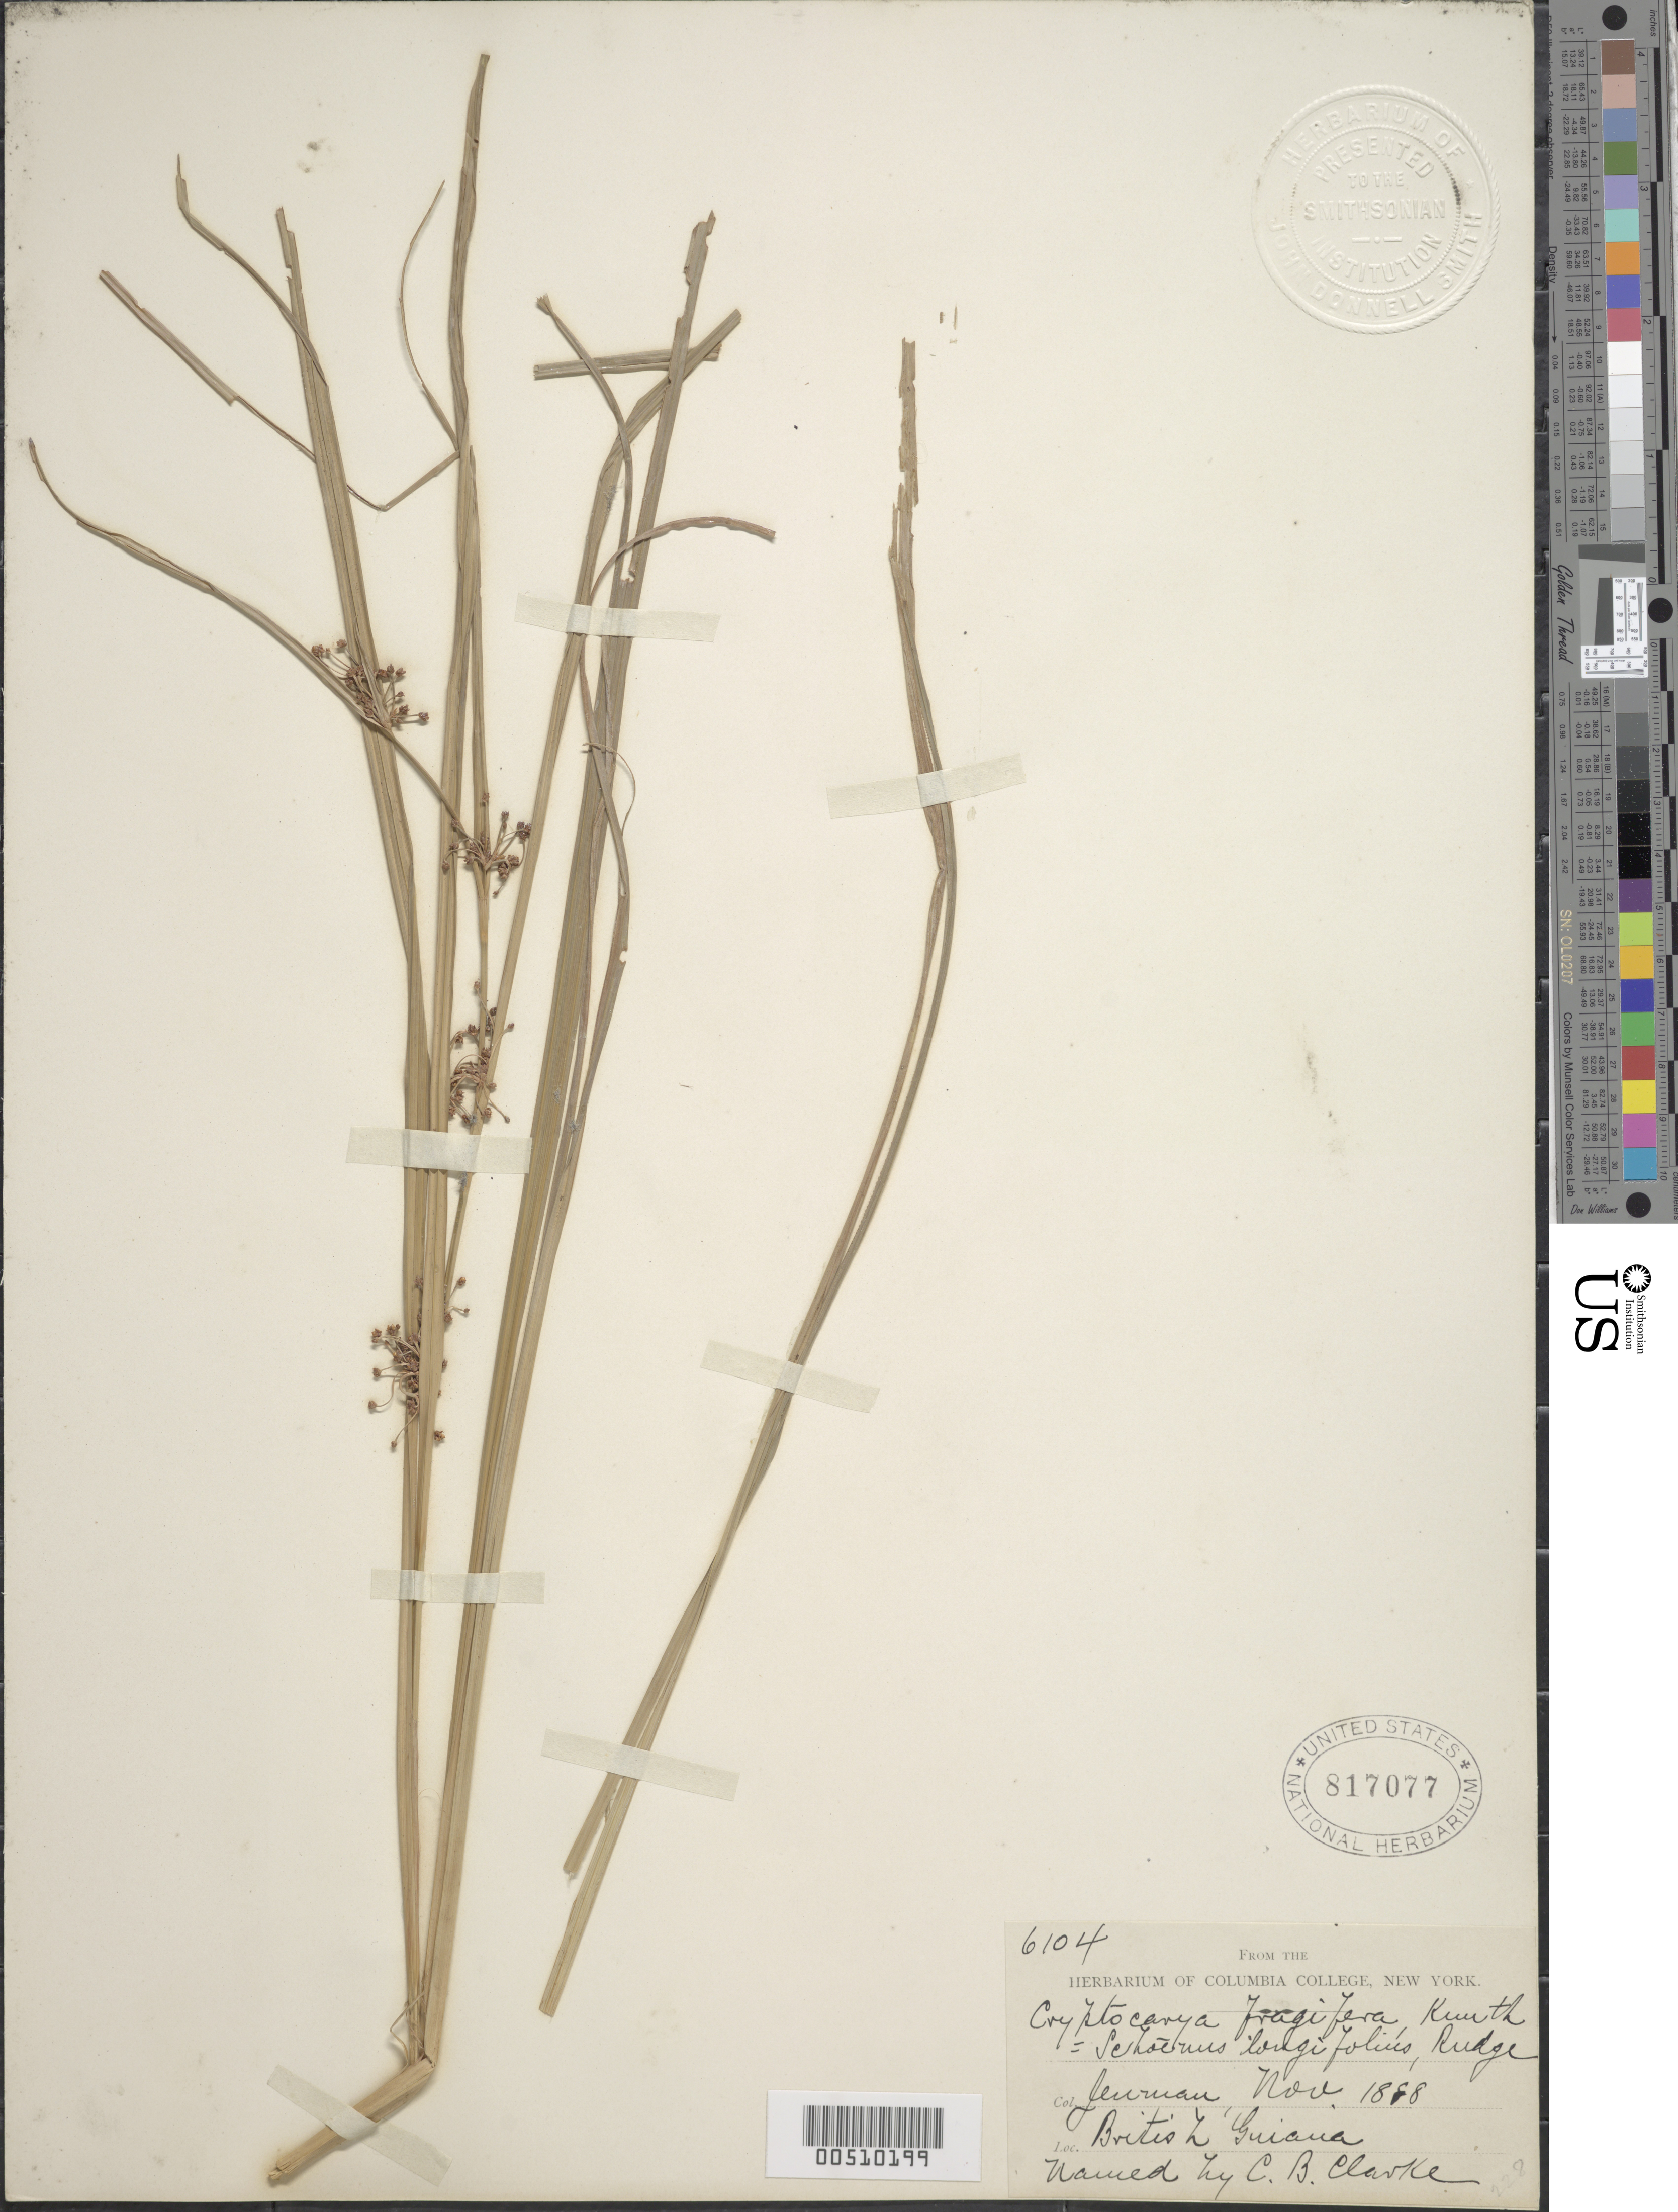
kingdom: Plantae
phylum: Tracheophyta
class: Liliopsida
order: Poales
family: Cyperaceae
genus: Calyptrocarya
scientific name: Calyptrocarya glomerulata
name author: (Brongn.) Urb.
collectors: G. S. Jenman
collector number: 6104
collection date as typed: Nov 1888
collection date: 1888-11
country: Guyana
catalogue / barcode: US 817077